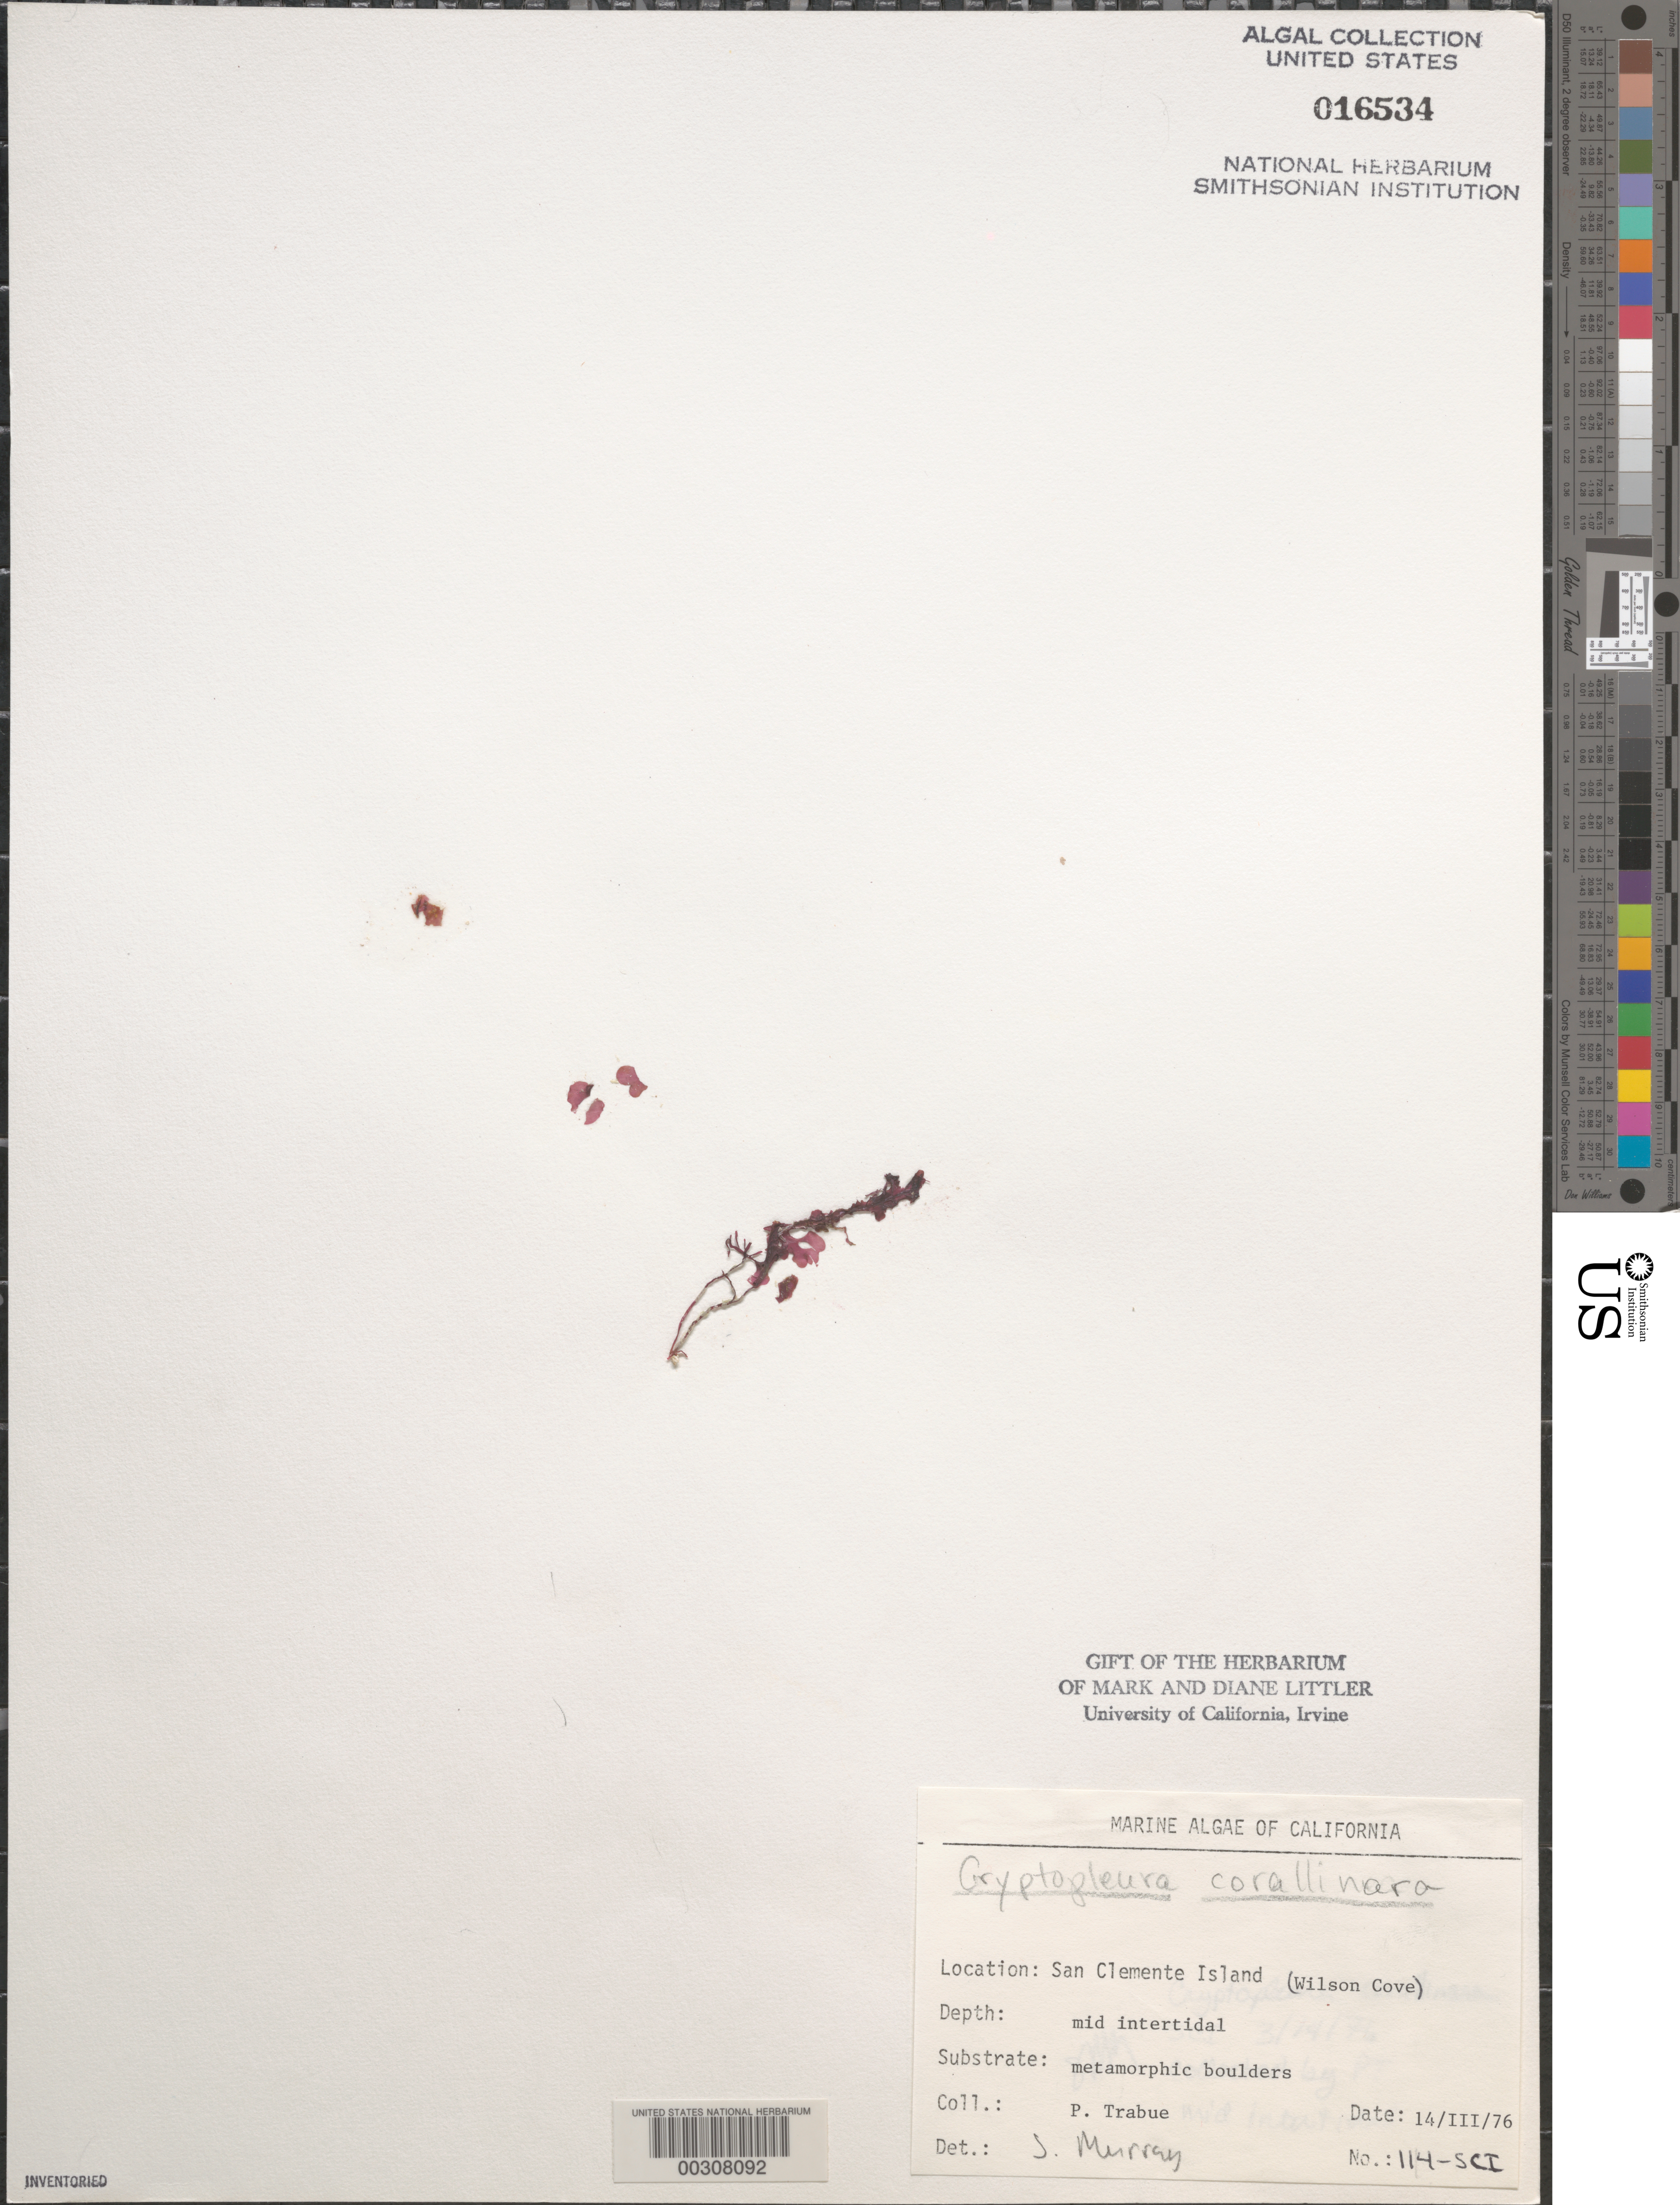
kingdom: Plantae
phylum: Rhodophyta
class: Florideophyceae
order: Ceramiales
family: Delesseriaceae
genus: Cryptopleura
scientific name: Cryptopleura corallinara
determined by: Murray, S. N.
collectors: P. J. Trabue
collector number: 114-sci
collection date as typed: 14 Mar 1976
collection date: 1976-03-14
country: United States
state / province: California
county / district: Los Angeles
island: San Clemente Island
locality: Wilson Cove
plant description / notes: BLM-SOCALBIGHT Rocky Intertidal Survey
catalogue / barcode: US 16534